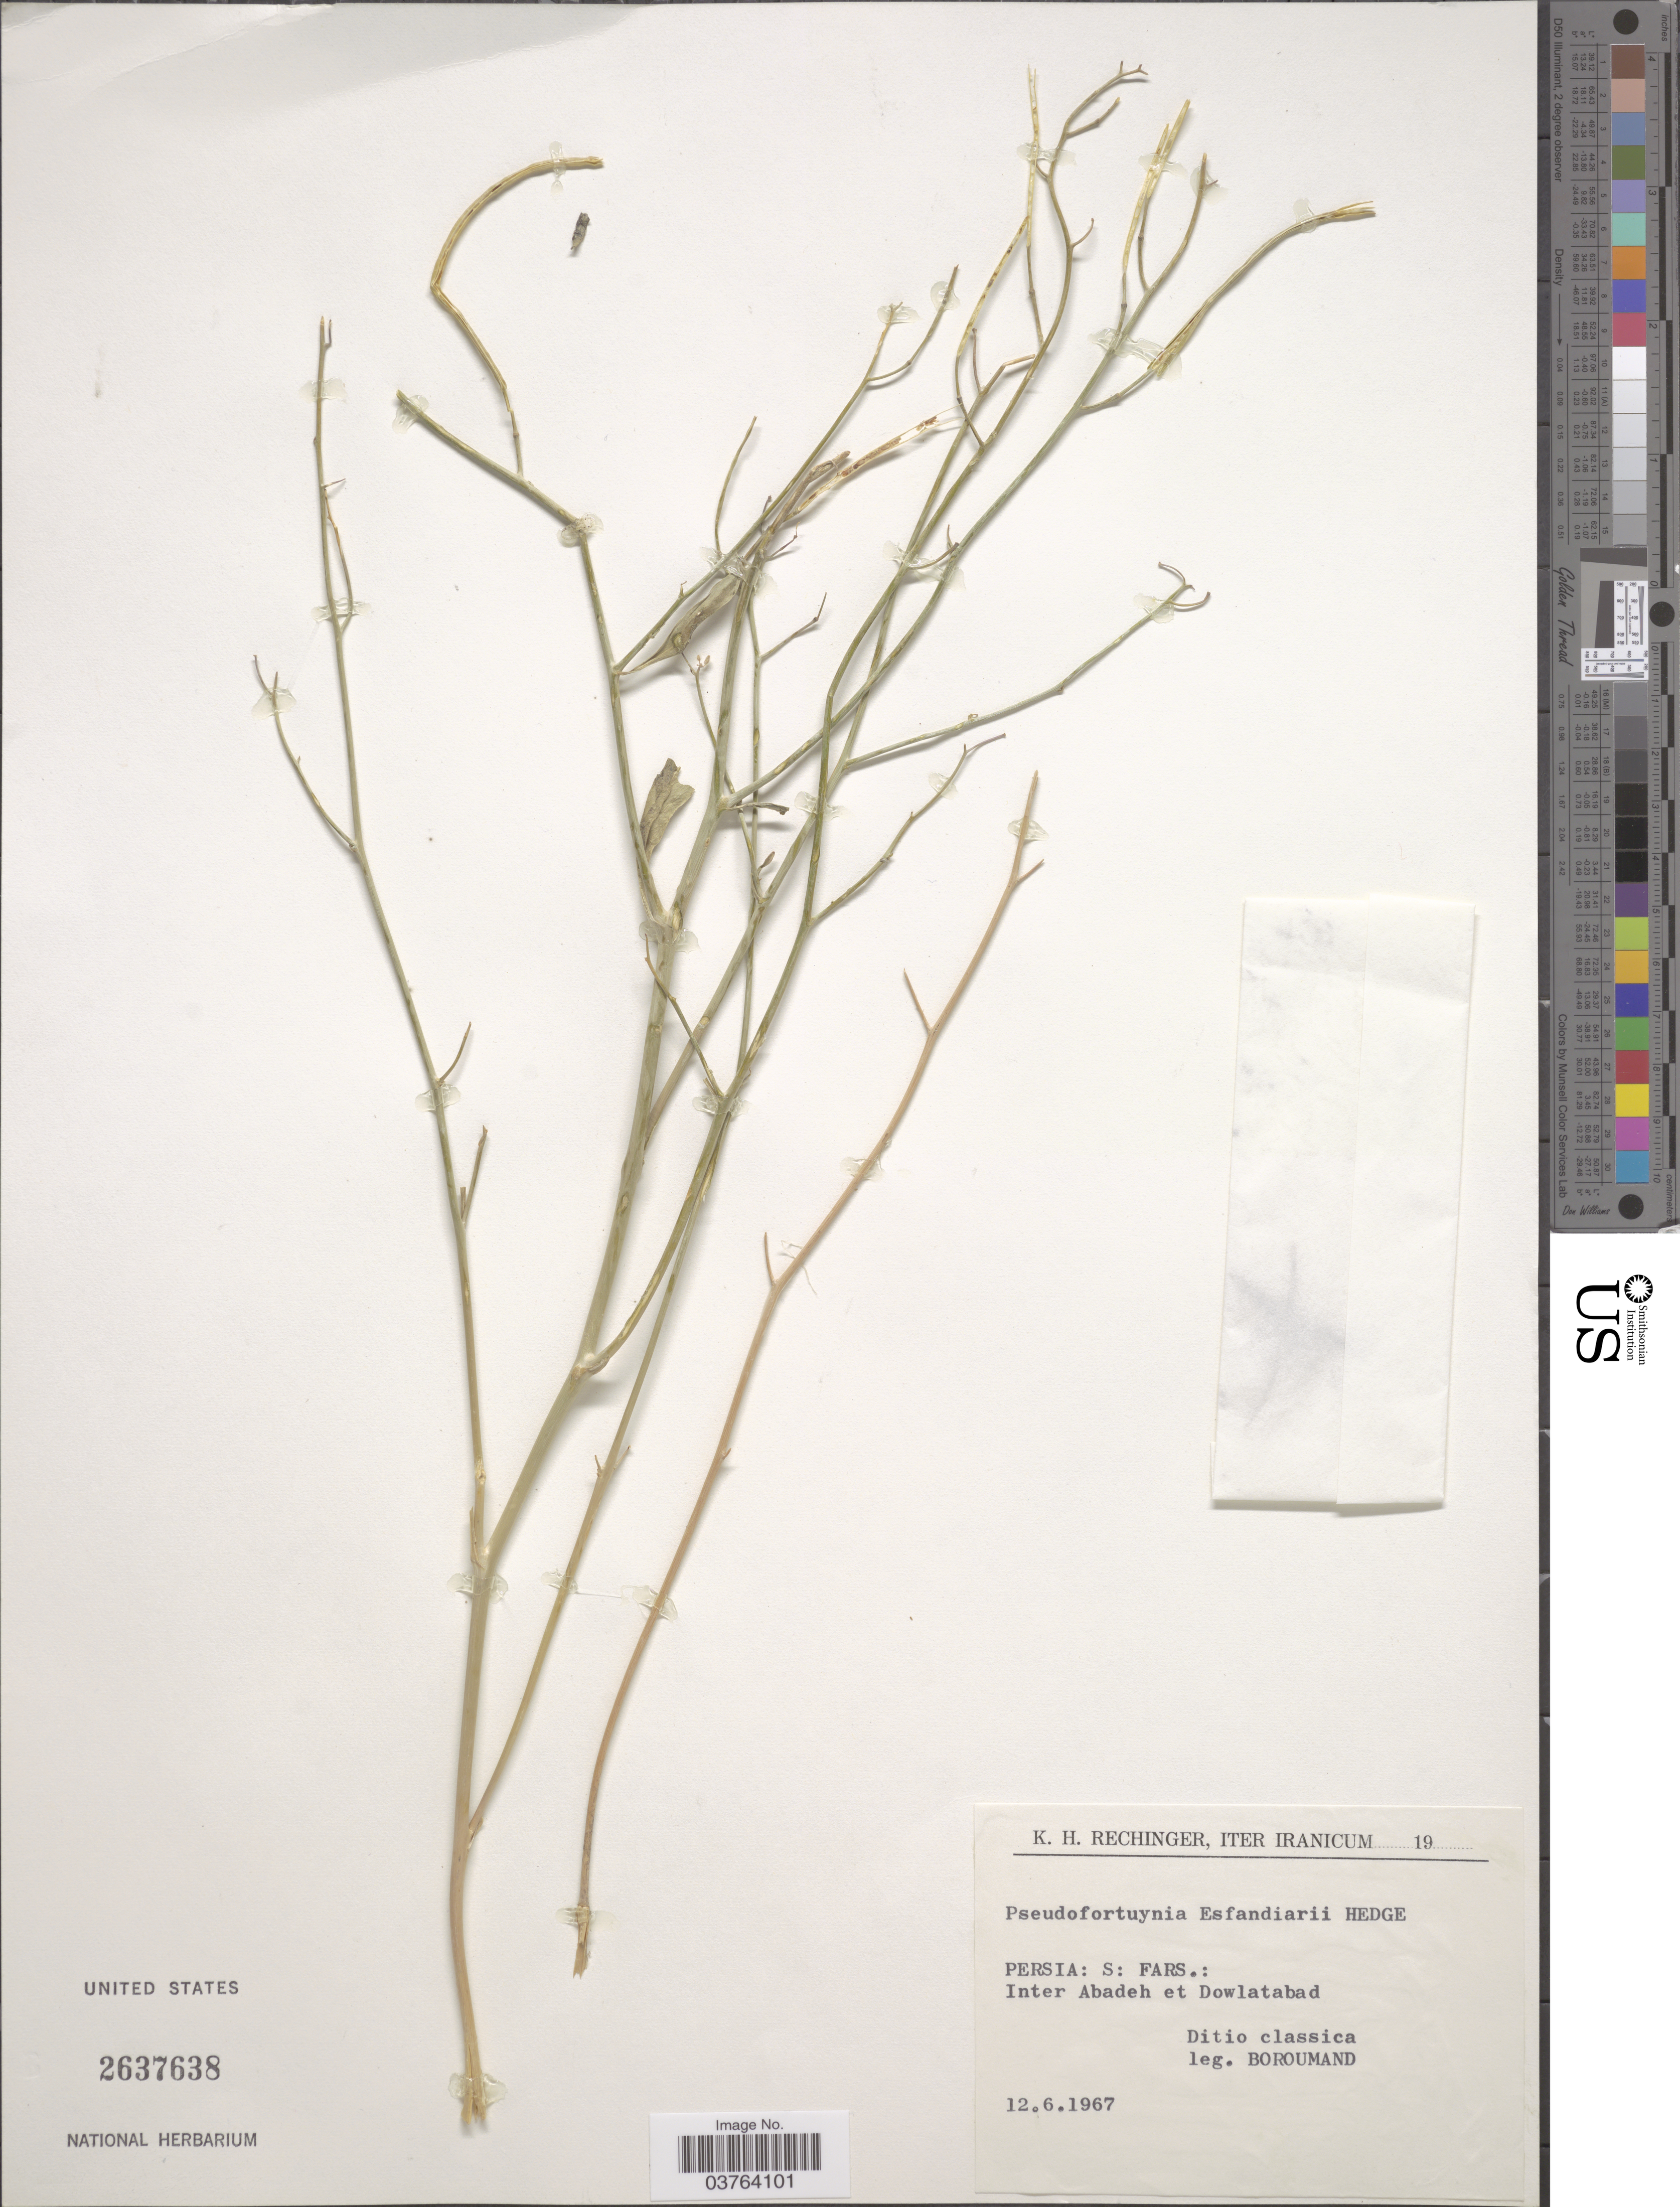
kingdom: Plantae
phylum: Tracheophyta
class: Magnoliopsida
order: Brassicales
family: Brassicaceae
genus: Pseudofortuynia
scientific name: Pseudofortuynia esfandiarii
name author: Hedge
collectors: Boroumand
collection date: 1967-06-12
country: Iran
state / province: Fars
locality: Persia: S: Fars.: Inter Abadeh et Dowlatabad.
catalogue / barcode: US 2637638